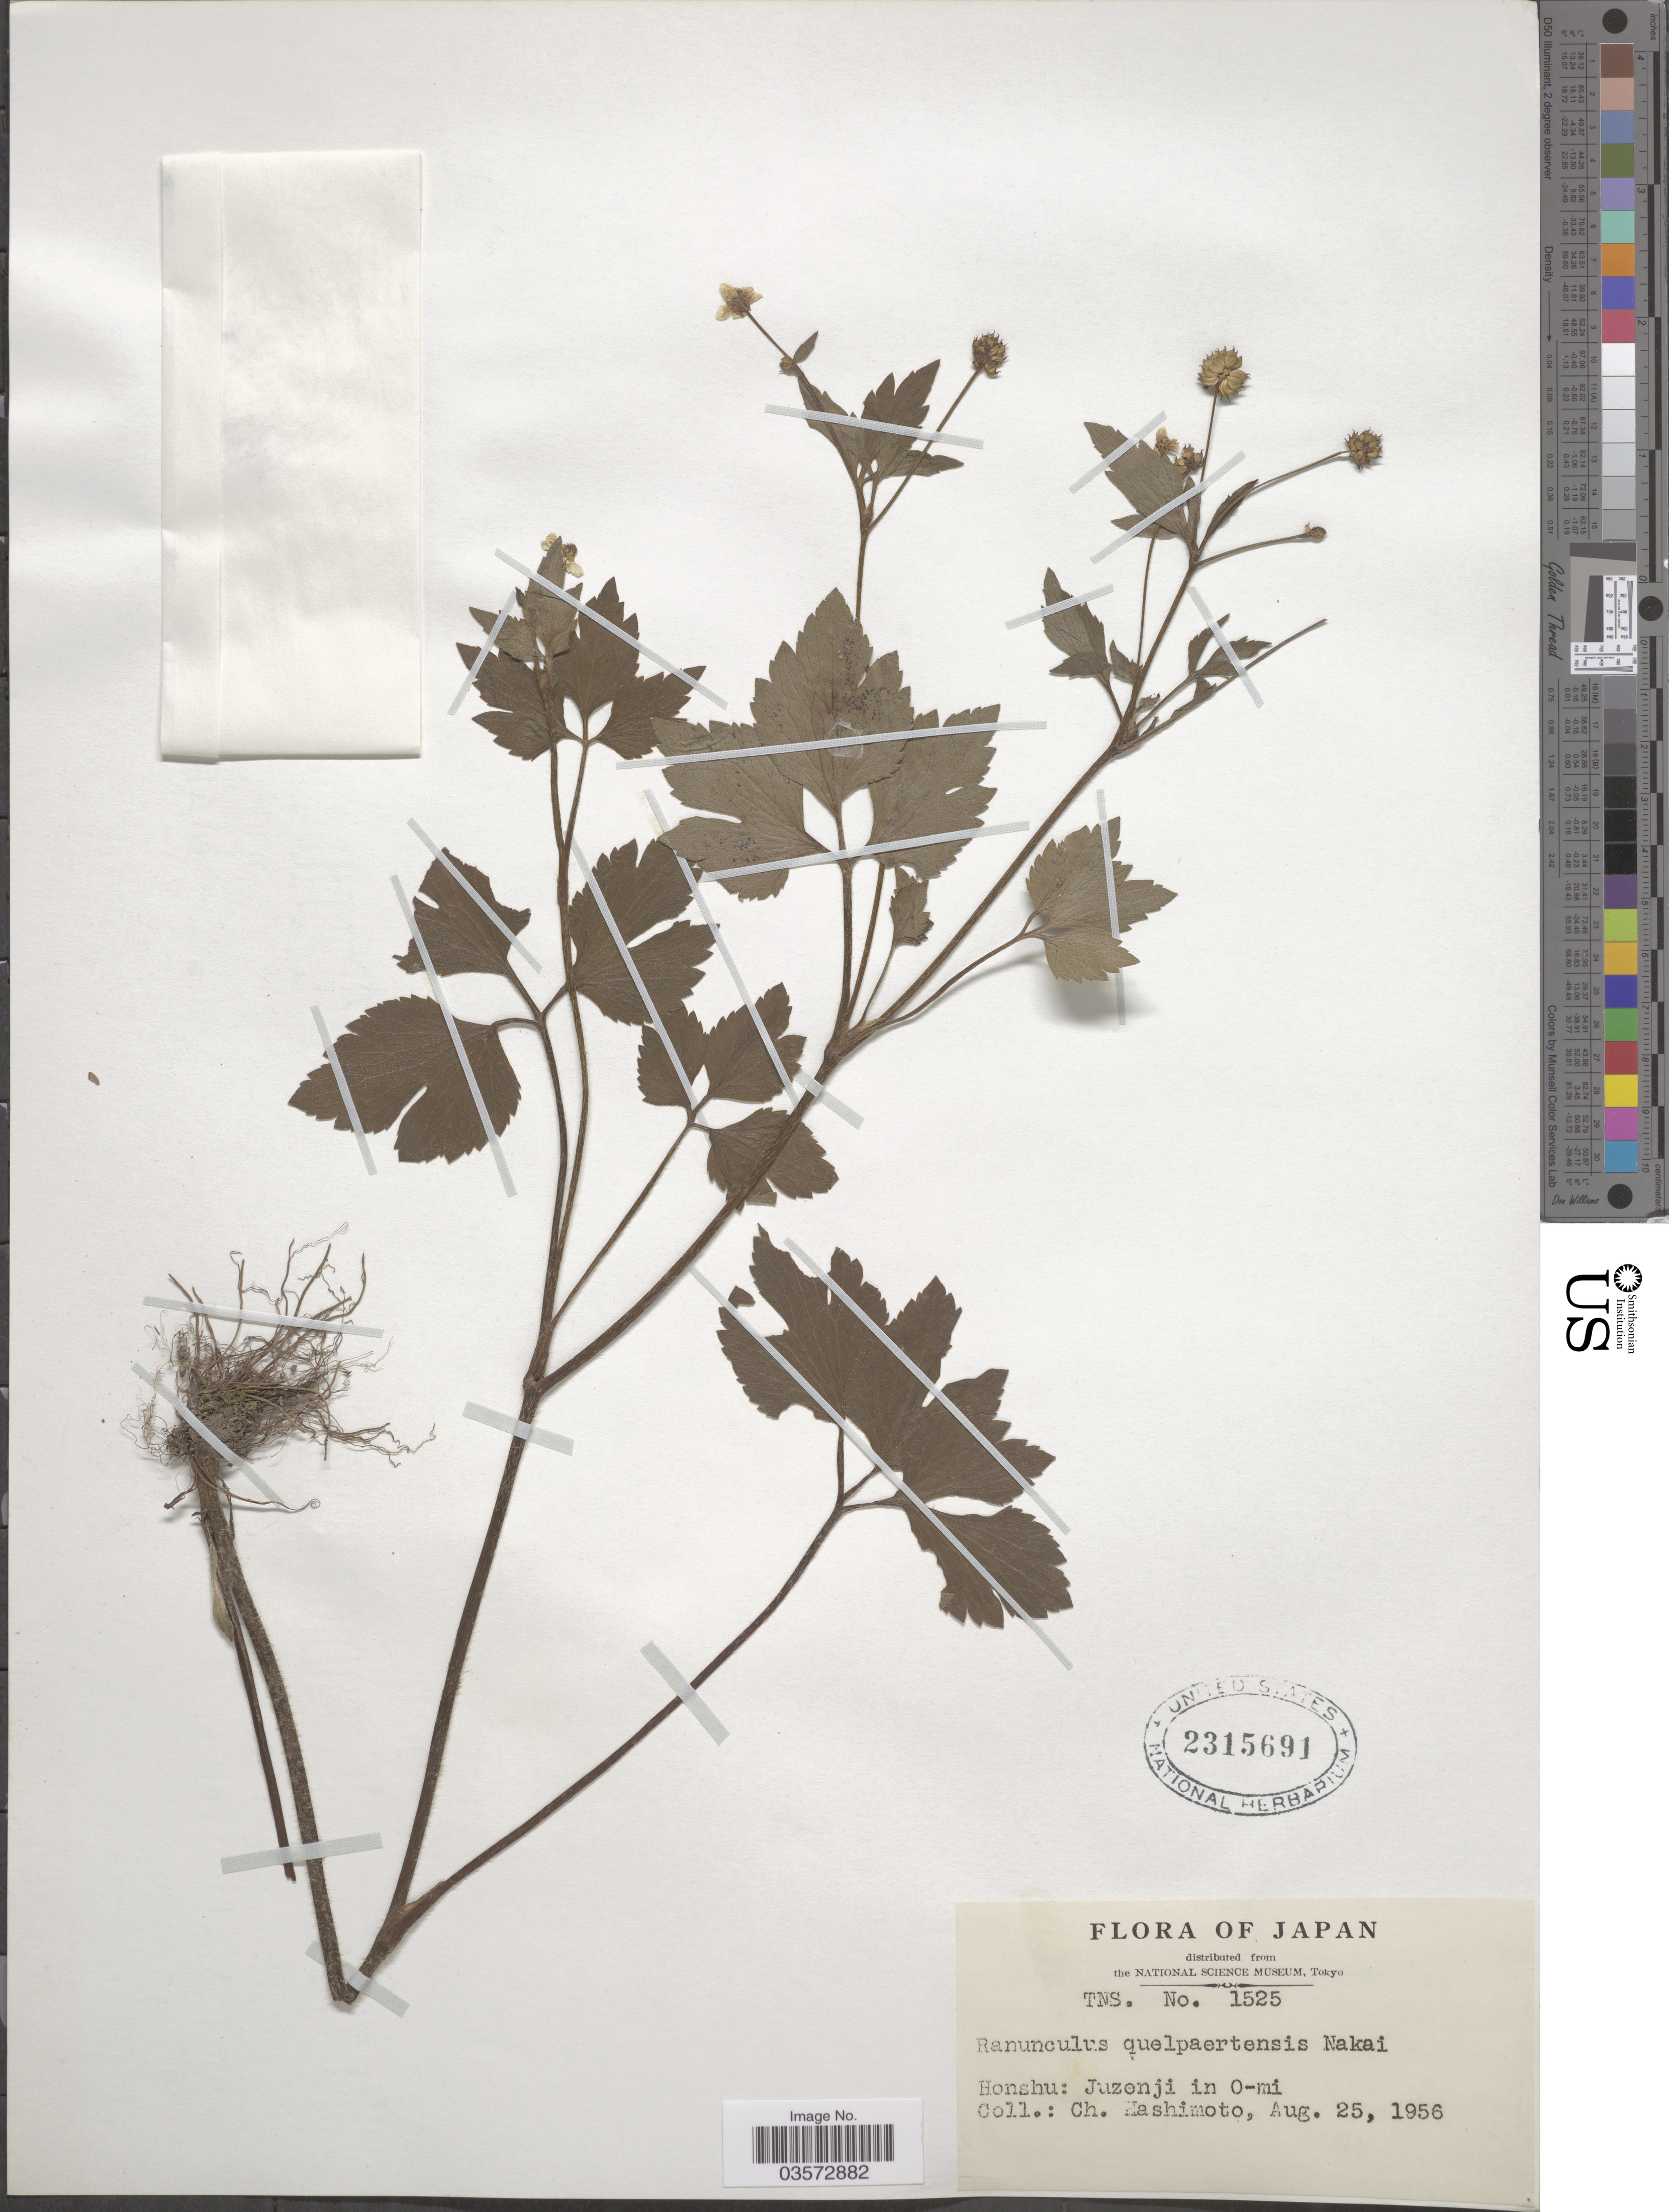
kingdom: Plantae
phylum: Tracheophyta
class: Magnoliopsida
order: Ranunculales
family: Ranunculaceae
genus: Ranunculus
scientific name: Ranunculus quelpaertensis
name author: Nakai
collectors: C. Hashimoto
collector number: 1525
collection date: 1956-08-25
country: Japan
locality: Honshu: Juzenji in O-mi.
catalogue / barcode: US 2315691